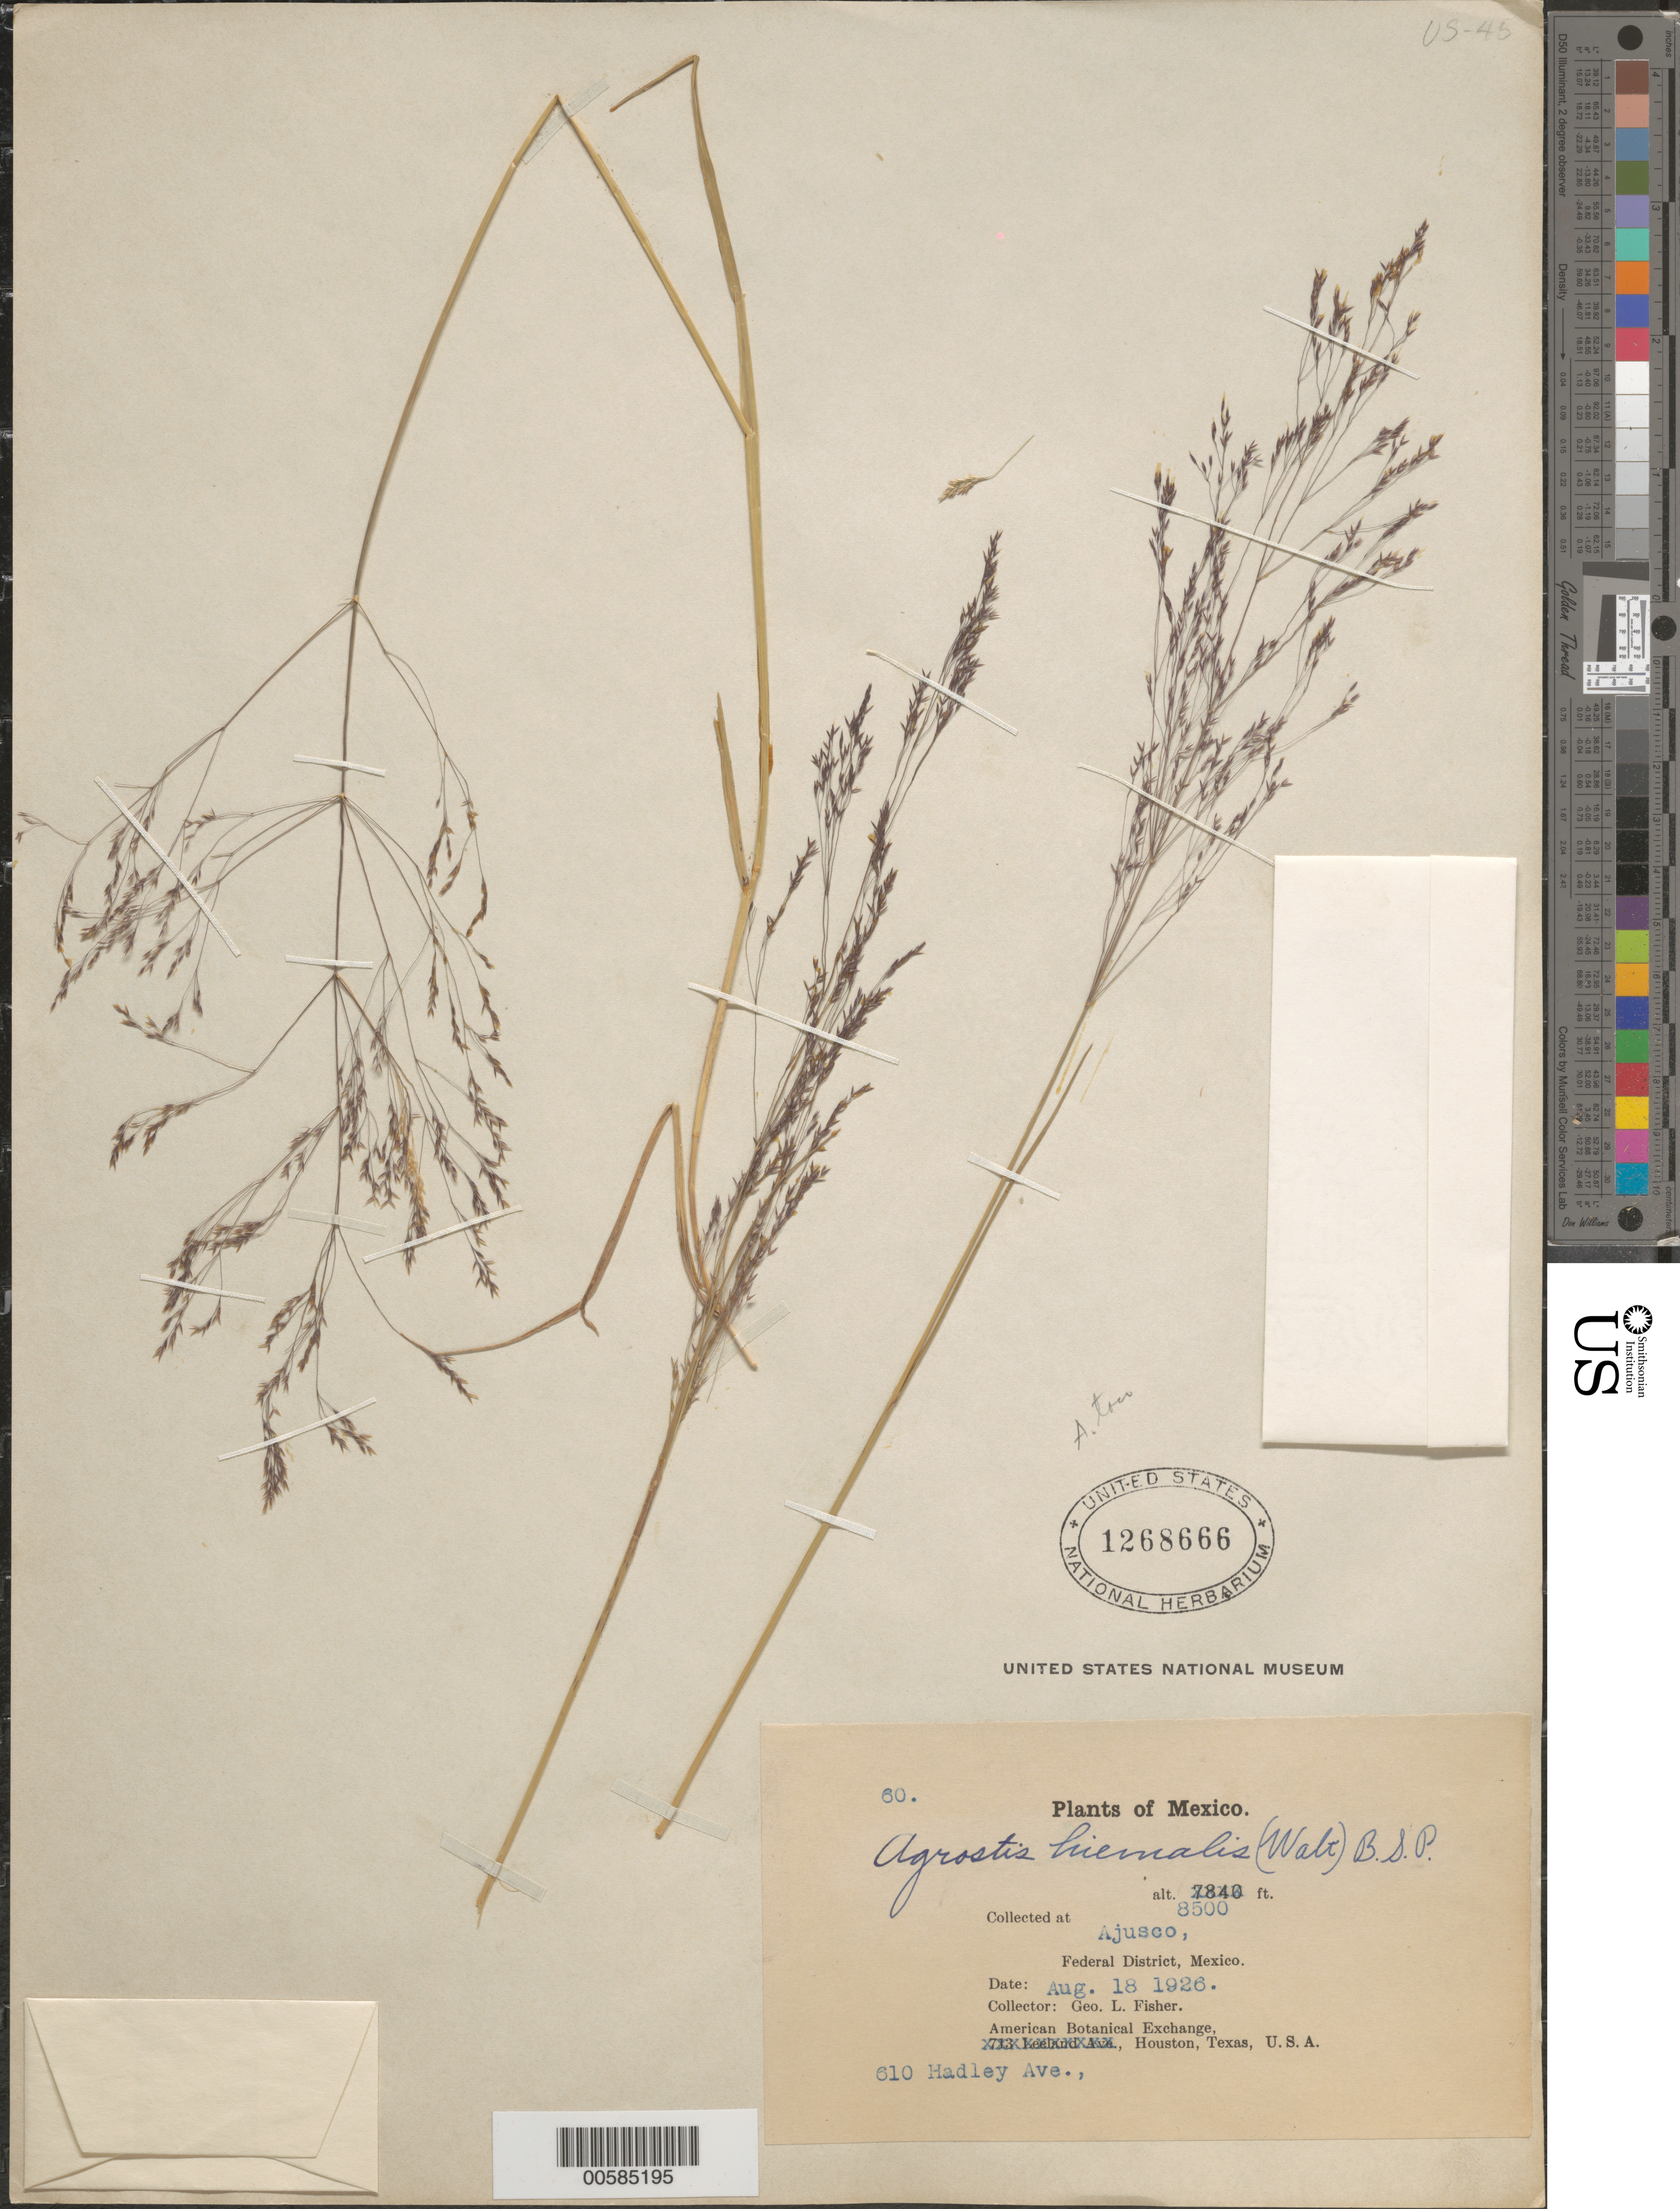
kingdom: Plantae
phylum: Tracheophyta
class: Liliopsida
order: Poales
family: Poaceae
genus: Agrostis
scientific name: Agrostis hiemalis (Walter) Britton et al., orth. var.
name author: (Walter) Britton et al.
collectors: G. L. Fisher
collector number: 60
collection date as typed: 18 Aug 1926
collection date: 1926-08-18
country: Mexico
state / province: Distrito Federal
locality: Ajusco, 610 Hadley Ave.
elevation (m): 2591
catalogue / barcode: US 1268666